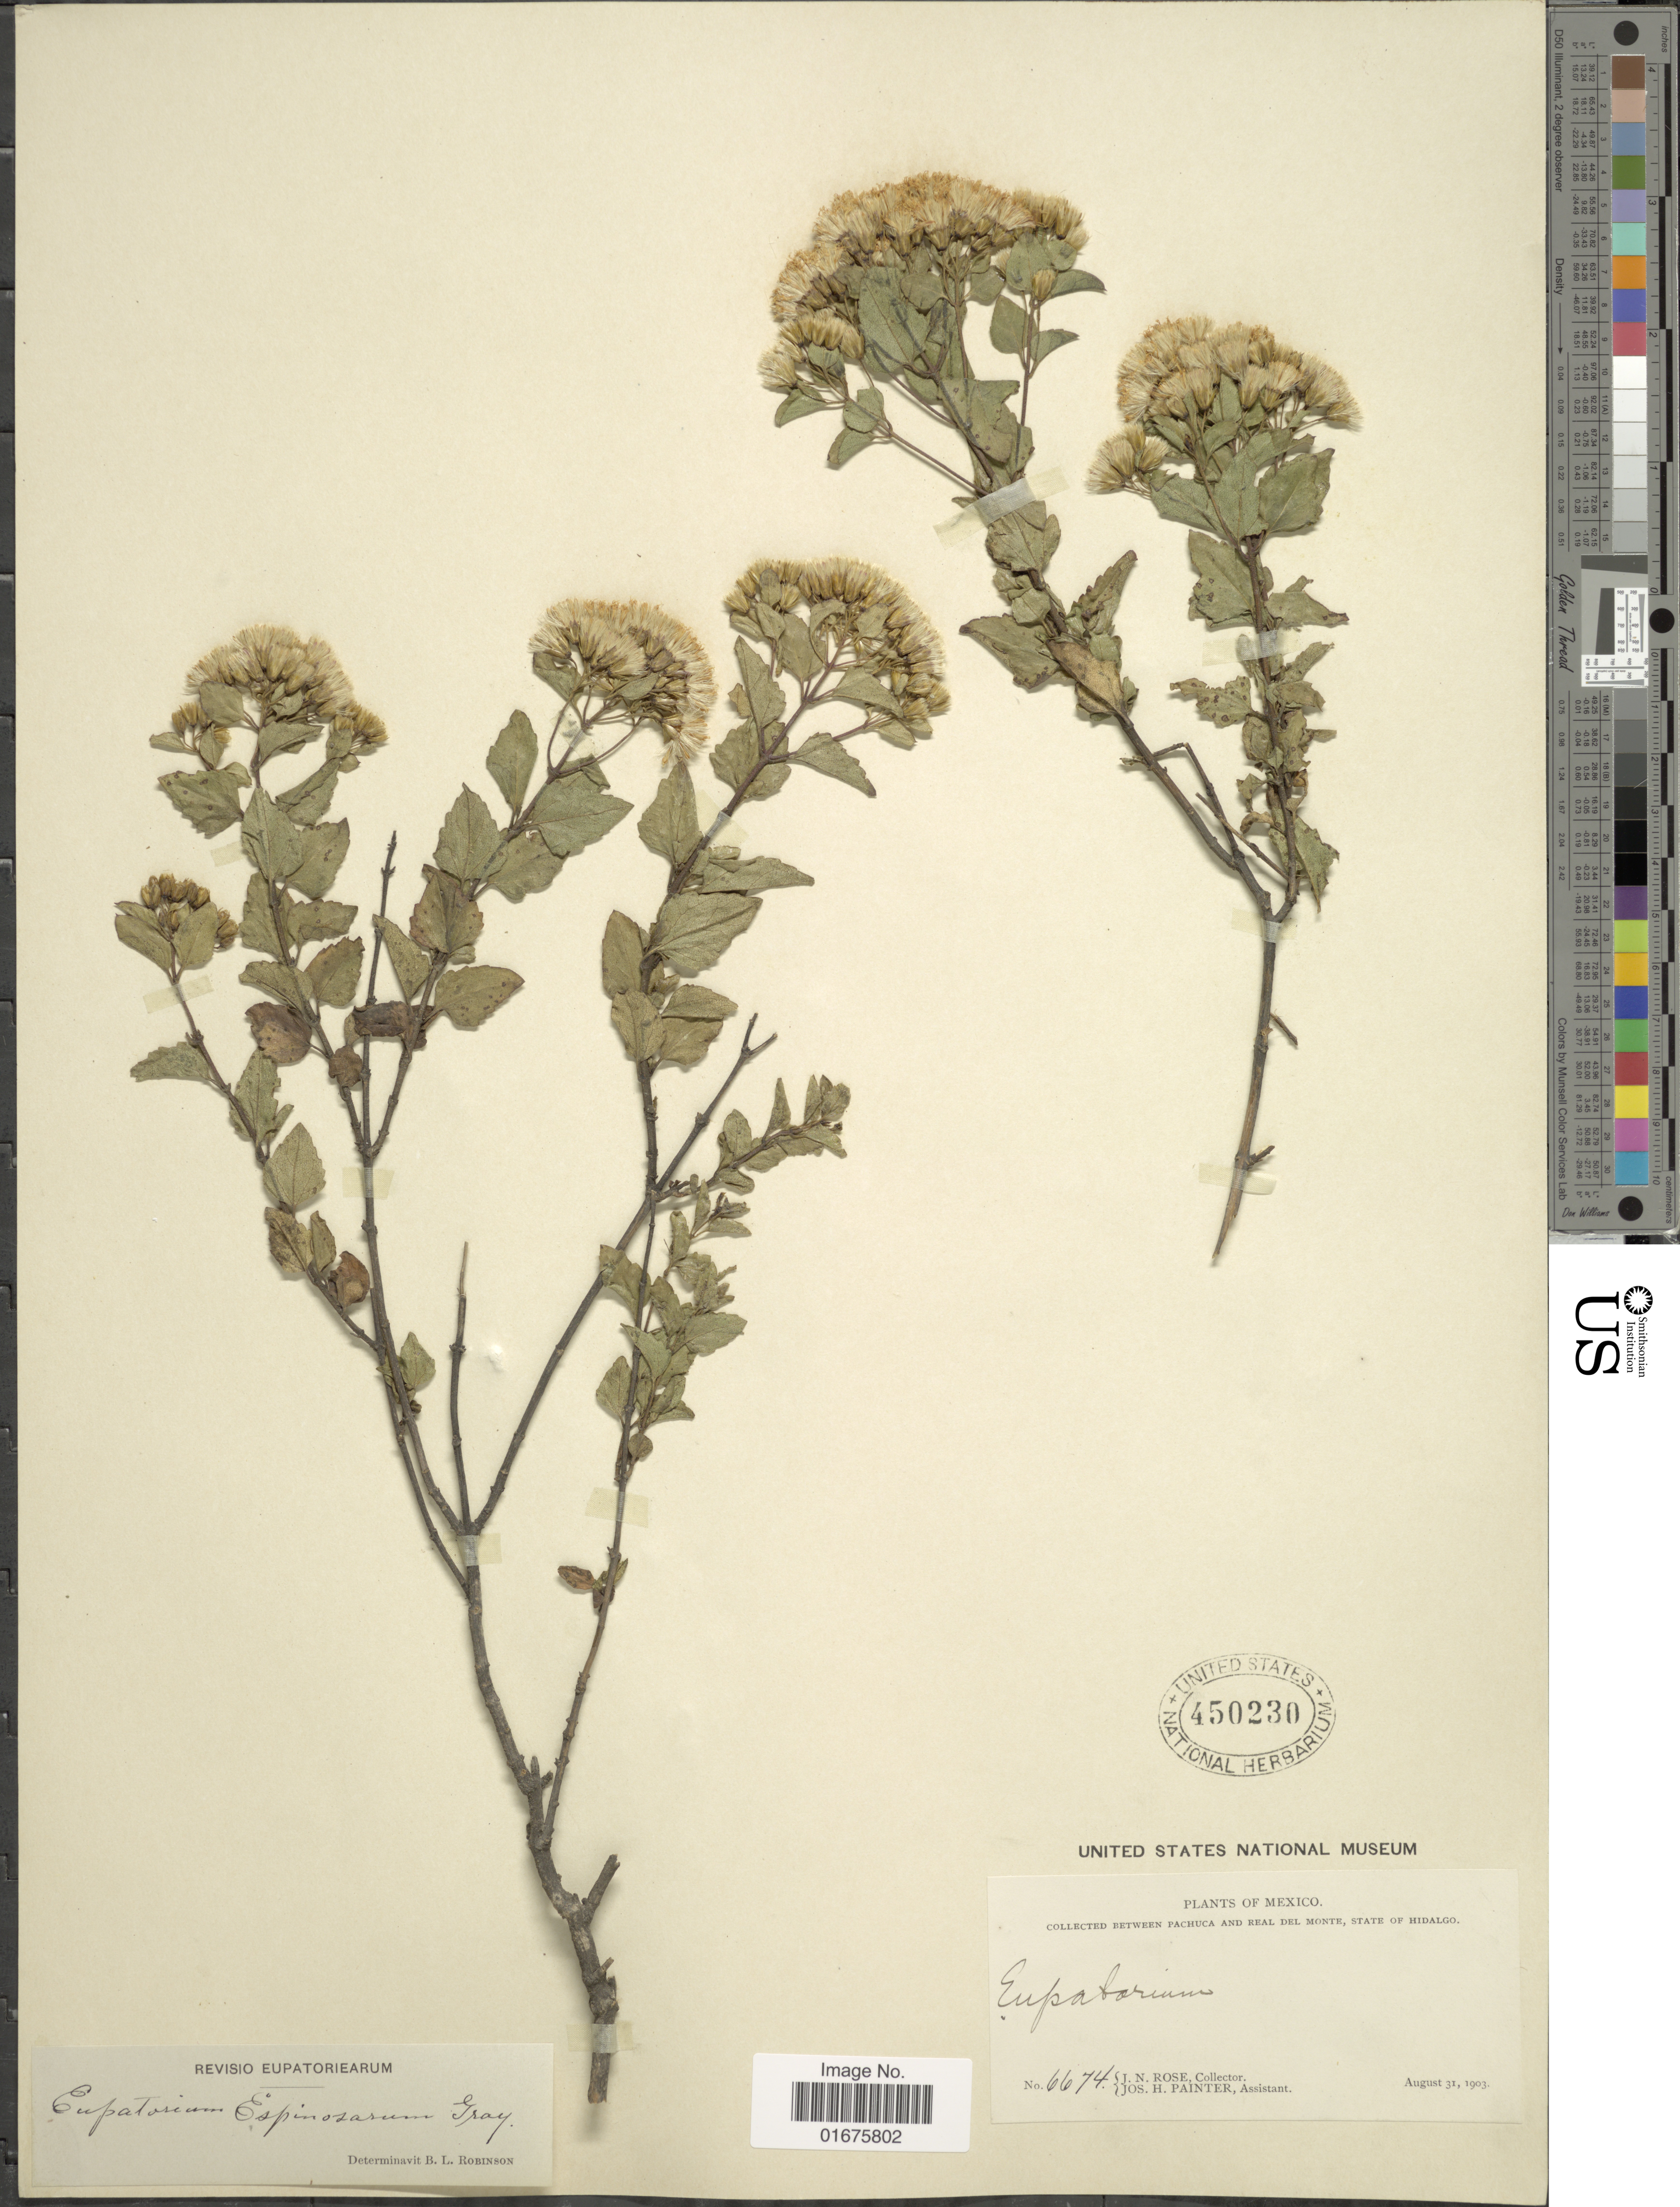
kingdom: Plantae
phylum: Tracheophyta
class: Magnoliopsida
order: Asterales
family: Asteraceae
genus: Ageratina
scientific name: Ageratina espinosarum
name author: (A. Gray) R.M. King & H. Rob.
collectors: J. N. Rose & J. H. Painter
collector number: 6674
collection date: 1903-08-31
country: Mexico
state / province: Hidalgo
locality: Between Pachuca and Real Del Monte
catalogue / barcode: US 450230